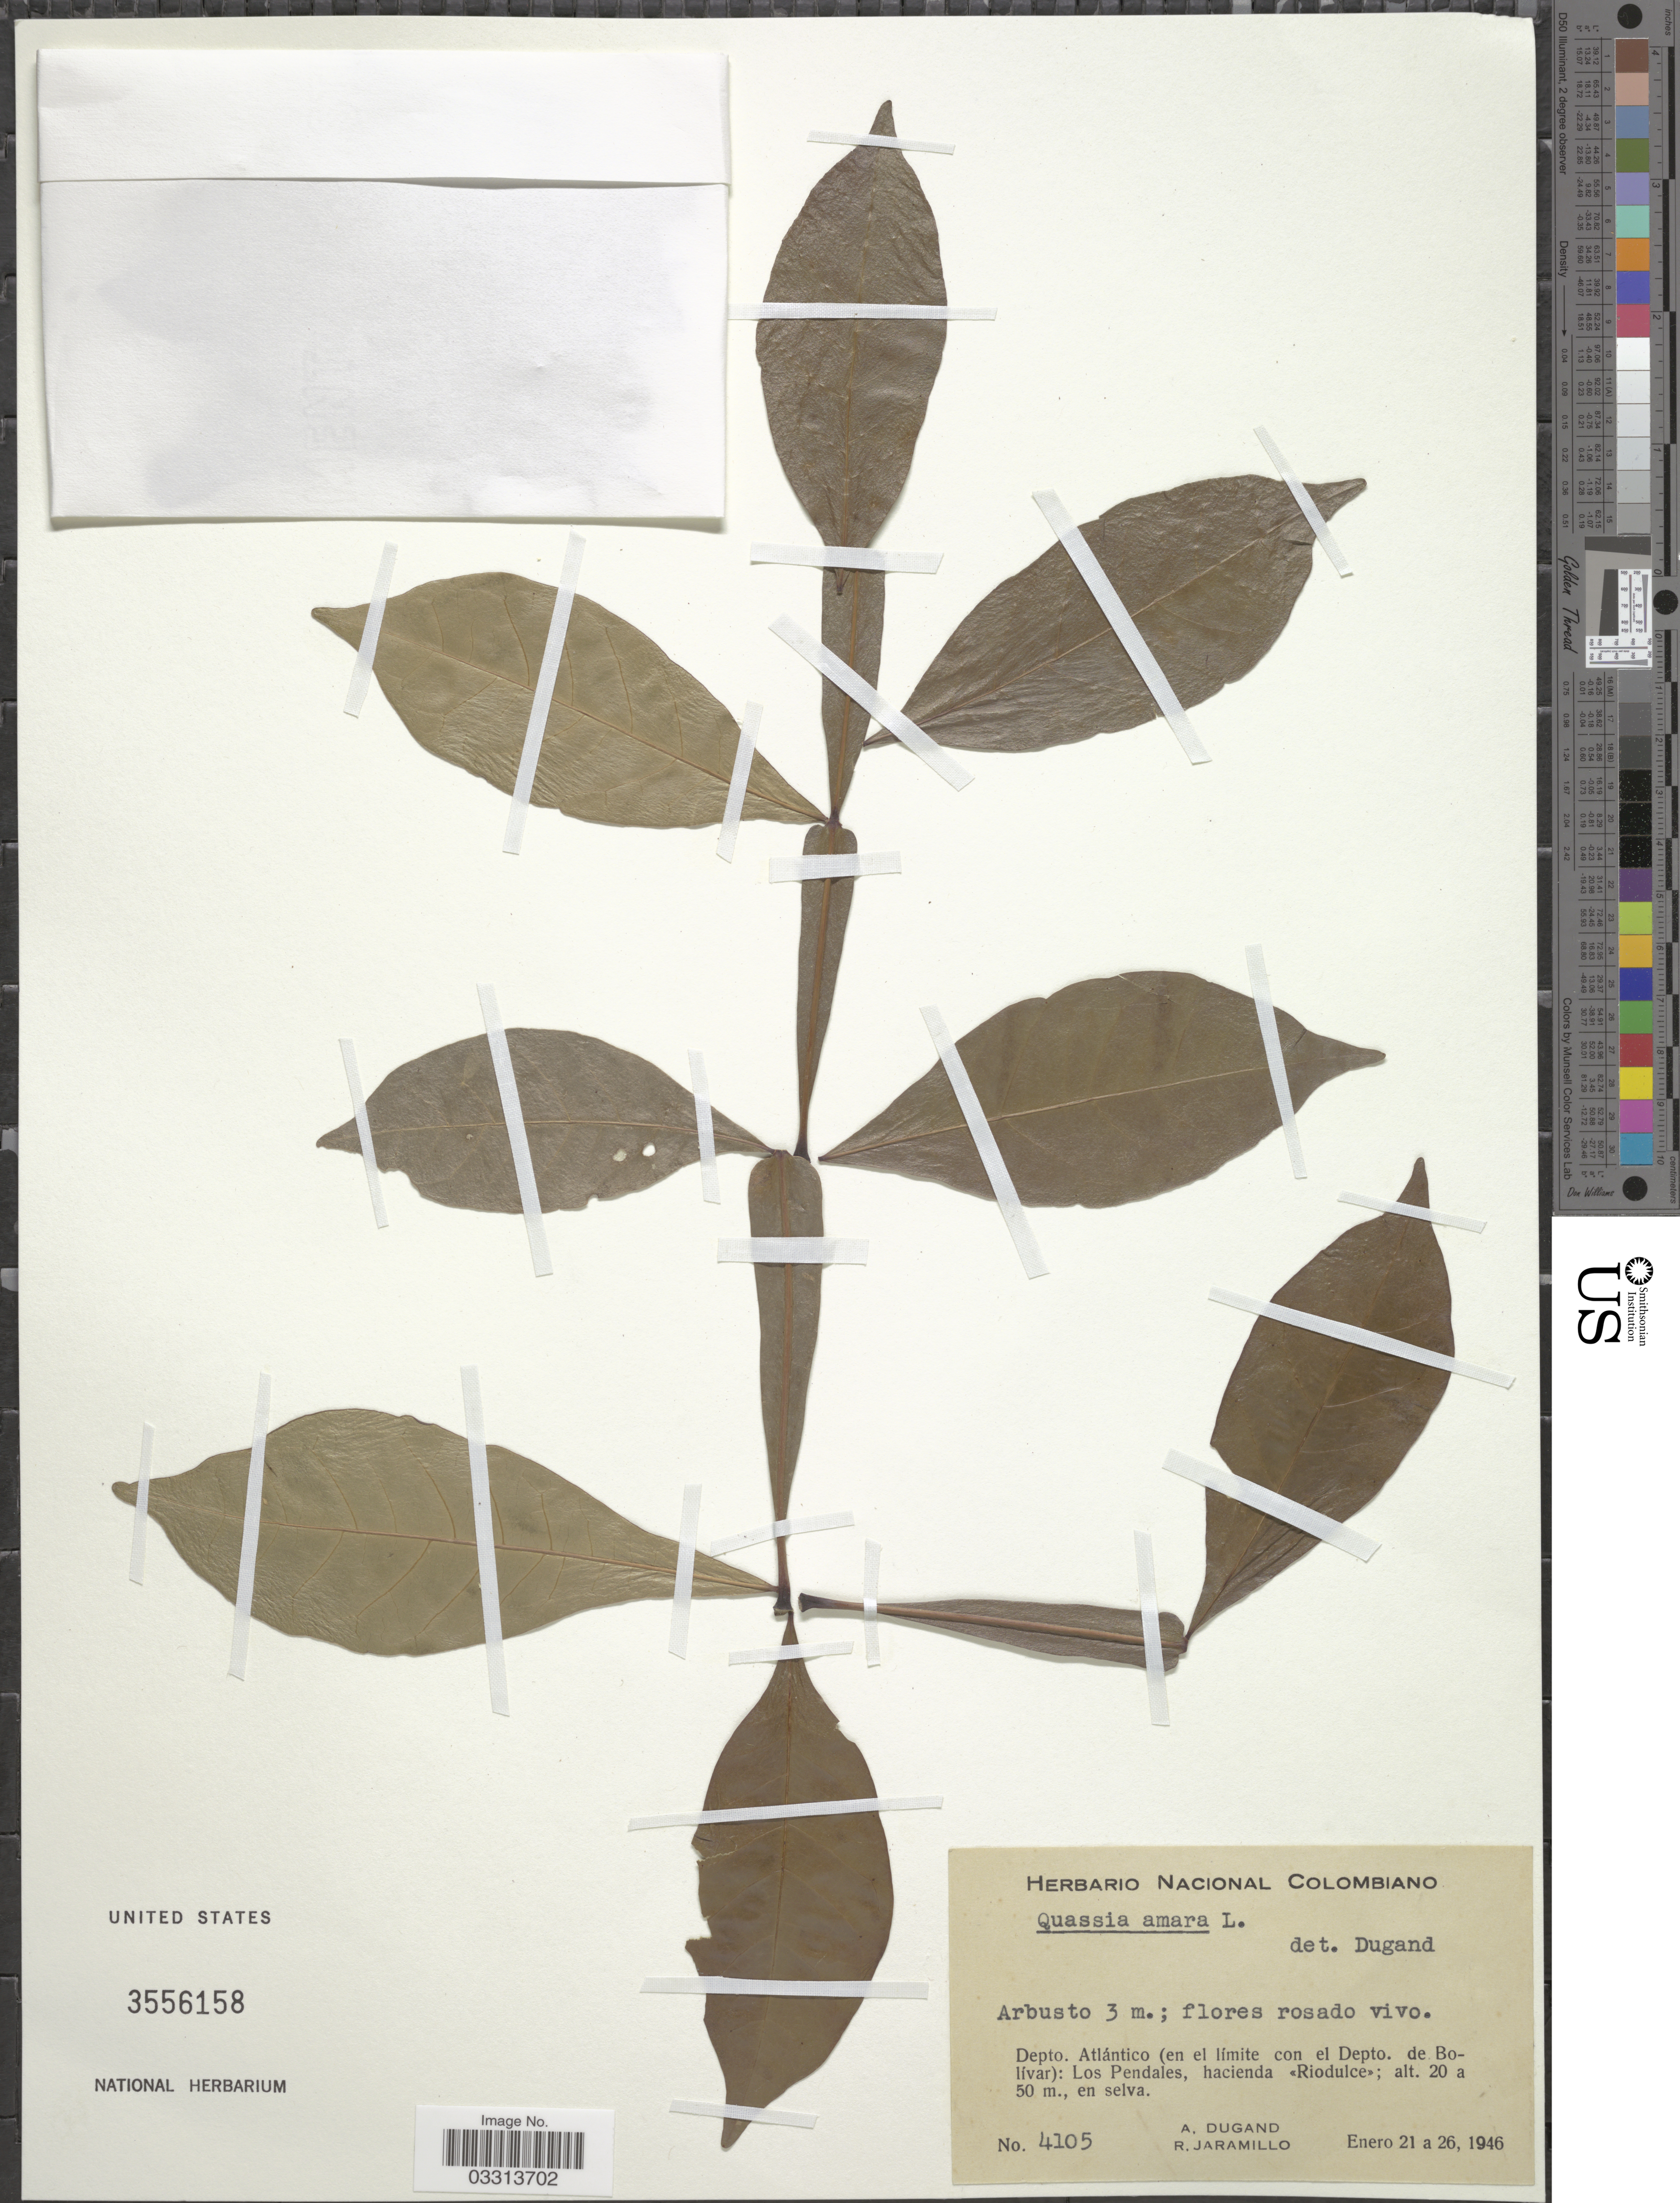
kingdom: Plantae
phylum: Tracheophyta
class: Magnoliopsida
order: Sapindales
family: Simaroubaceae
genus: Quassia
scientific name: Quassia amara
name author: L.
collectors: A. Dugand & R. Jaramillo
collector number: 4105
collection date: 1946-01-21/1946-01-26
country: Colombia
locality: Depto. Atlántico (en el límite con el Depto. de Bolívar): Los Pendales, hcaienda <<Riodulce>>.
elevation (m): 20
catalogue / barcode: US 3556158